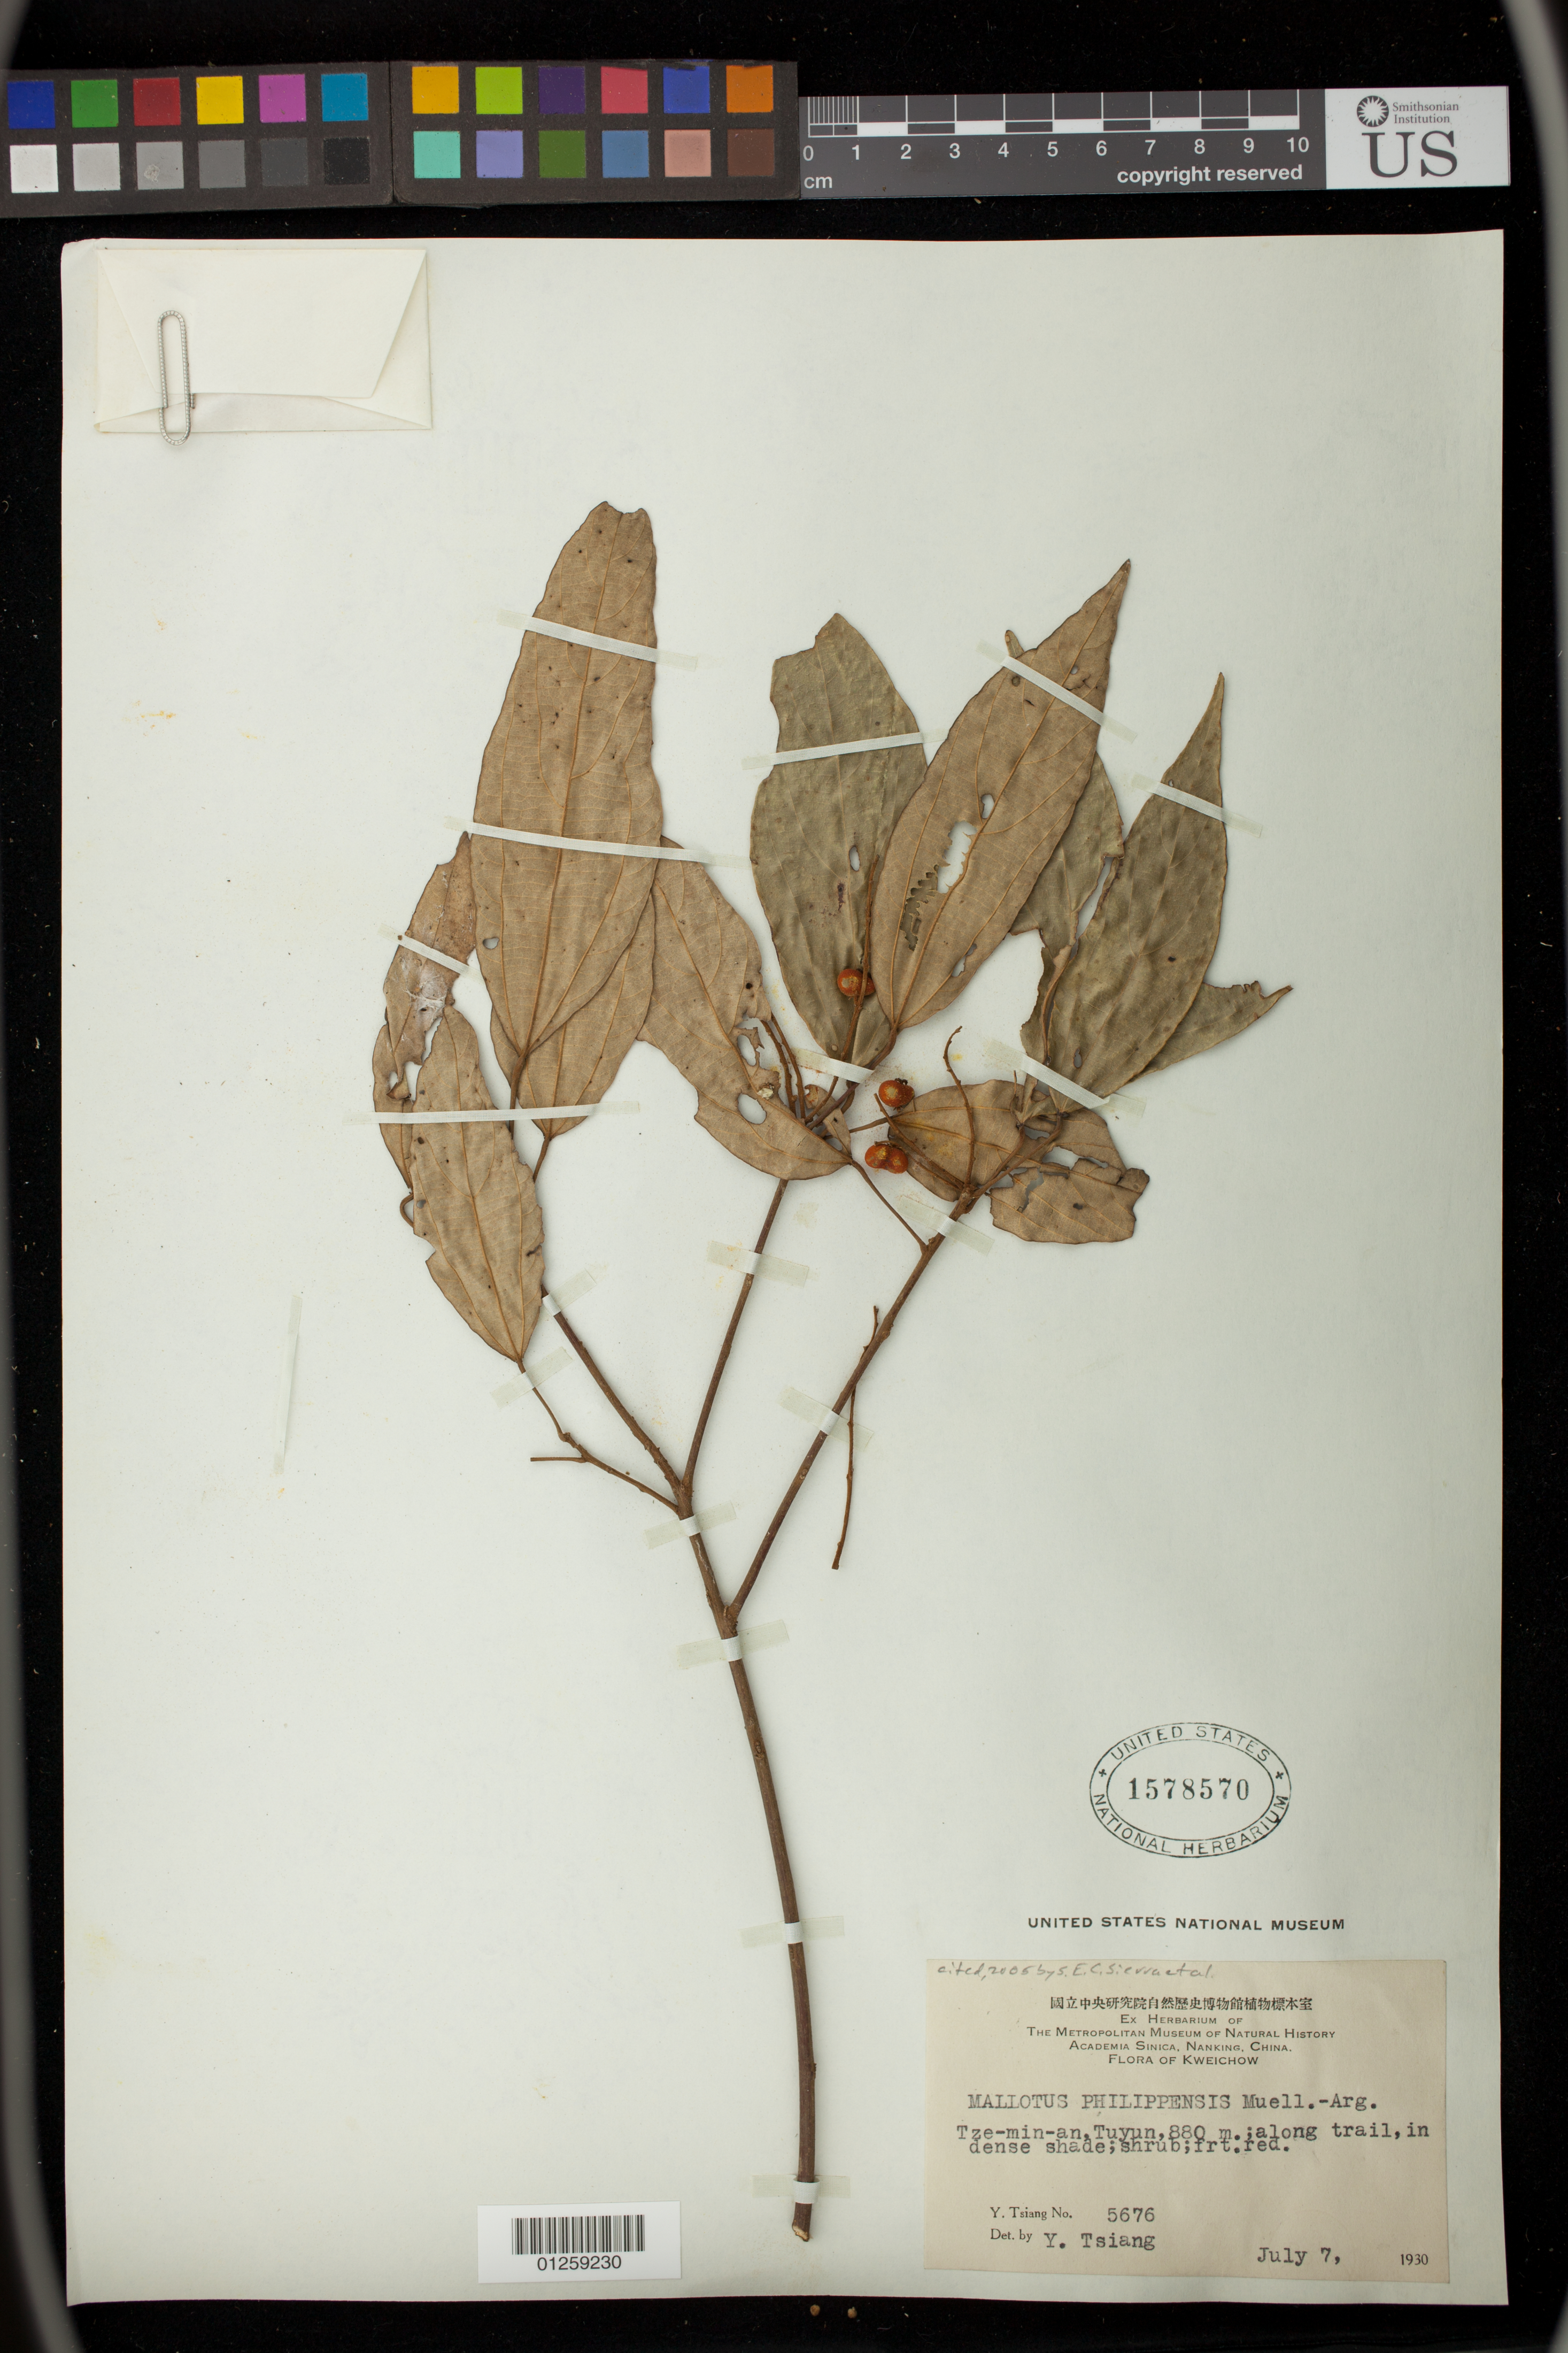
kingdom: Plantae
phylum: Tracheophyta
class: Magnoliopsida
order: Malpighiales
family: Euphorbiaceae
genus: Mallotus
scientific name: Mallotus philippensis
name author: (Lam.) Müll. Arg.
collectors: Y. Tsiang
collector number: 5676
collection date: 1930-07-07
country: China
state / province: Guizhou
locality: Tze-min-an, Tuyun, 880 m.; along trail in dense shade.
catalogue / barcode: US 1578570